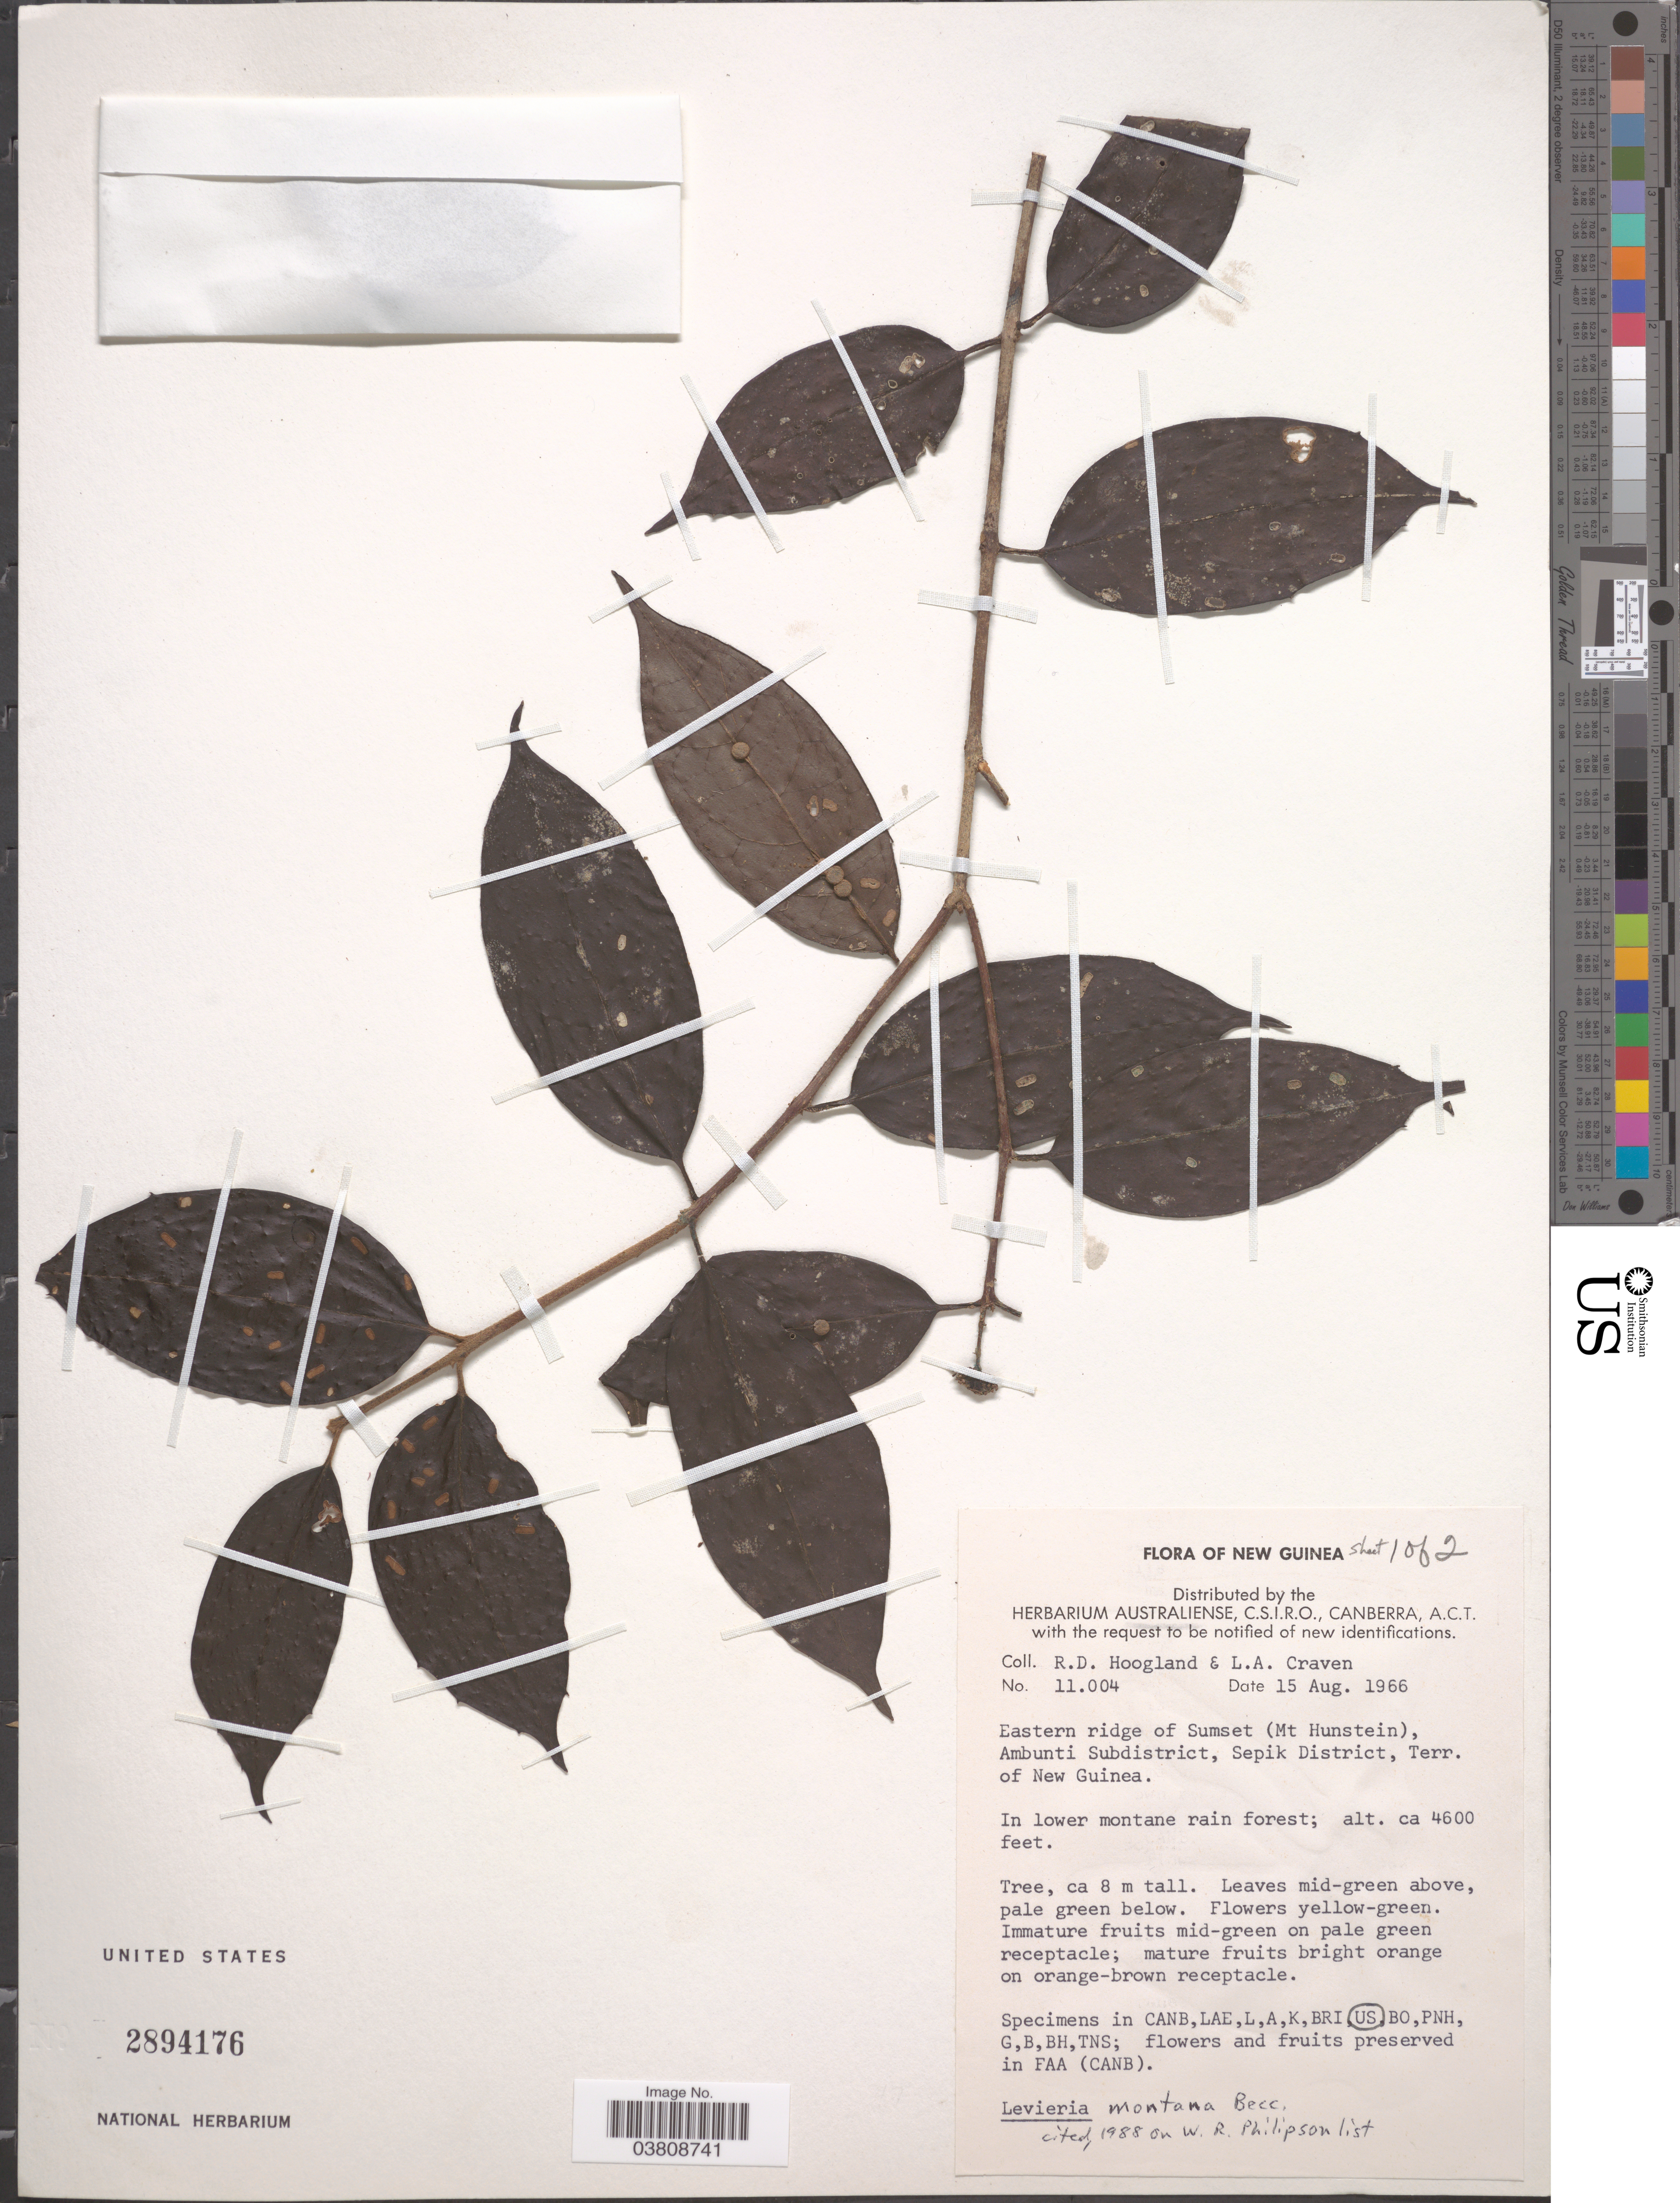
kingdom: Plantae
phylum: Tracheophyta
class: Magnoliopsida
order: Laurales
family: Monimiaceae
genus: Levieria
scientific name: Levieria montana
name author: Becc.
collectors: R. D. Hoogland & L. A. Craven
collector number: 11004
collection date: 1966-08-15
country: Papua New Guinea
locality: New Guinea. Eastern ridge of Sumset (Mt Hunstein), Ambunti Subdistrict, Sepik District, Terr. of New Guinea.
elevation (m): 1402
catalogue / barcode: US 2894176